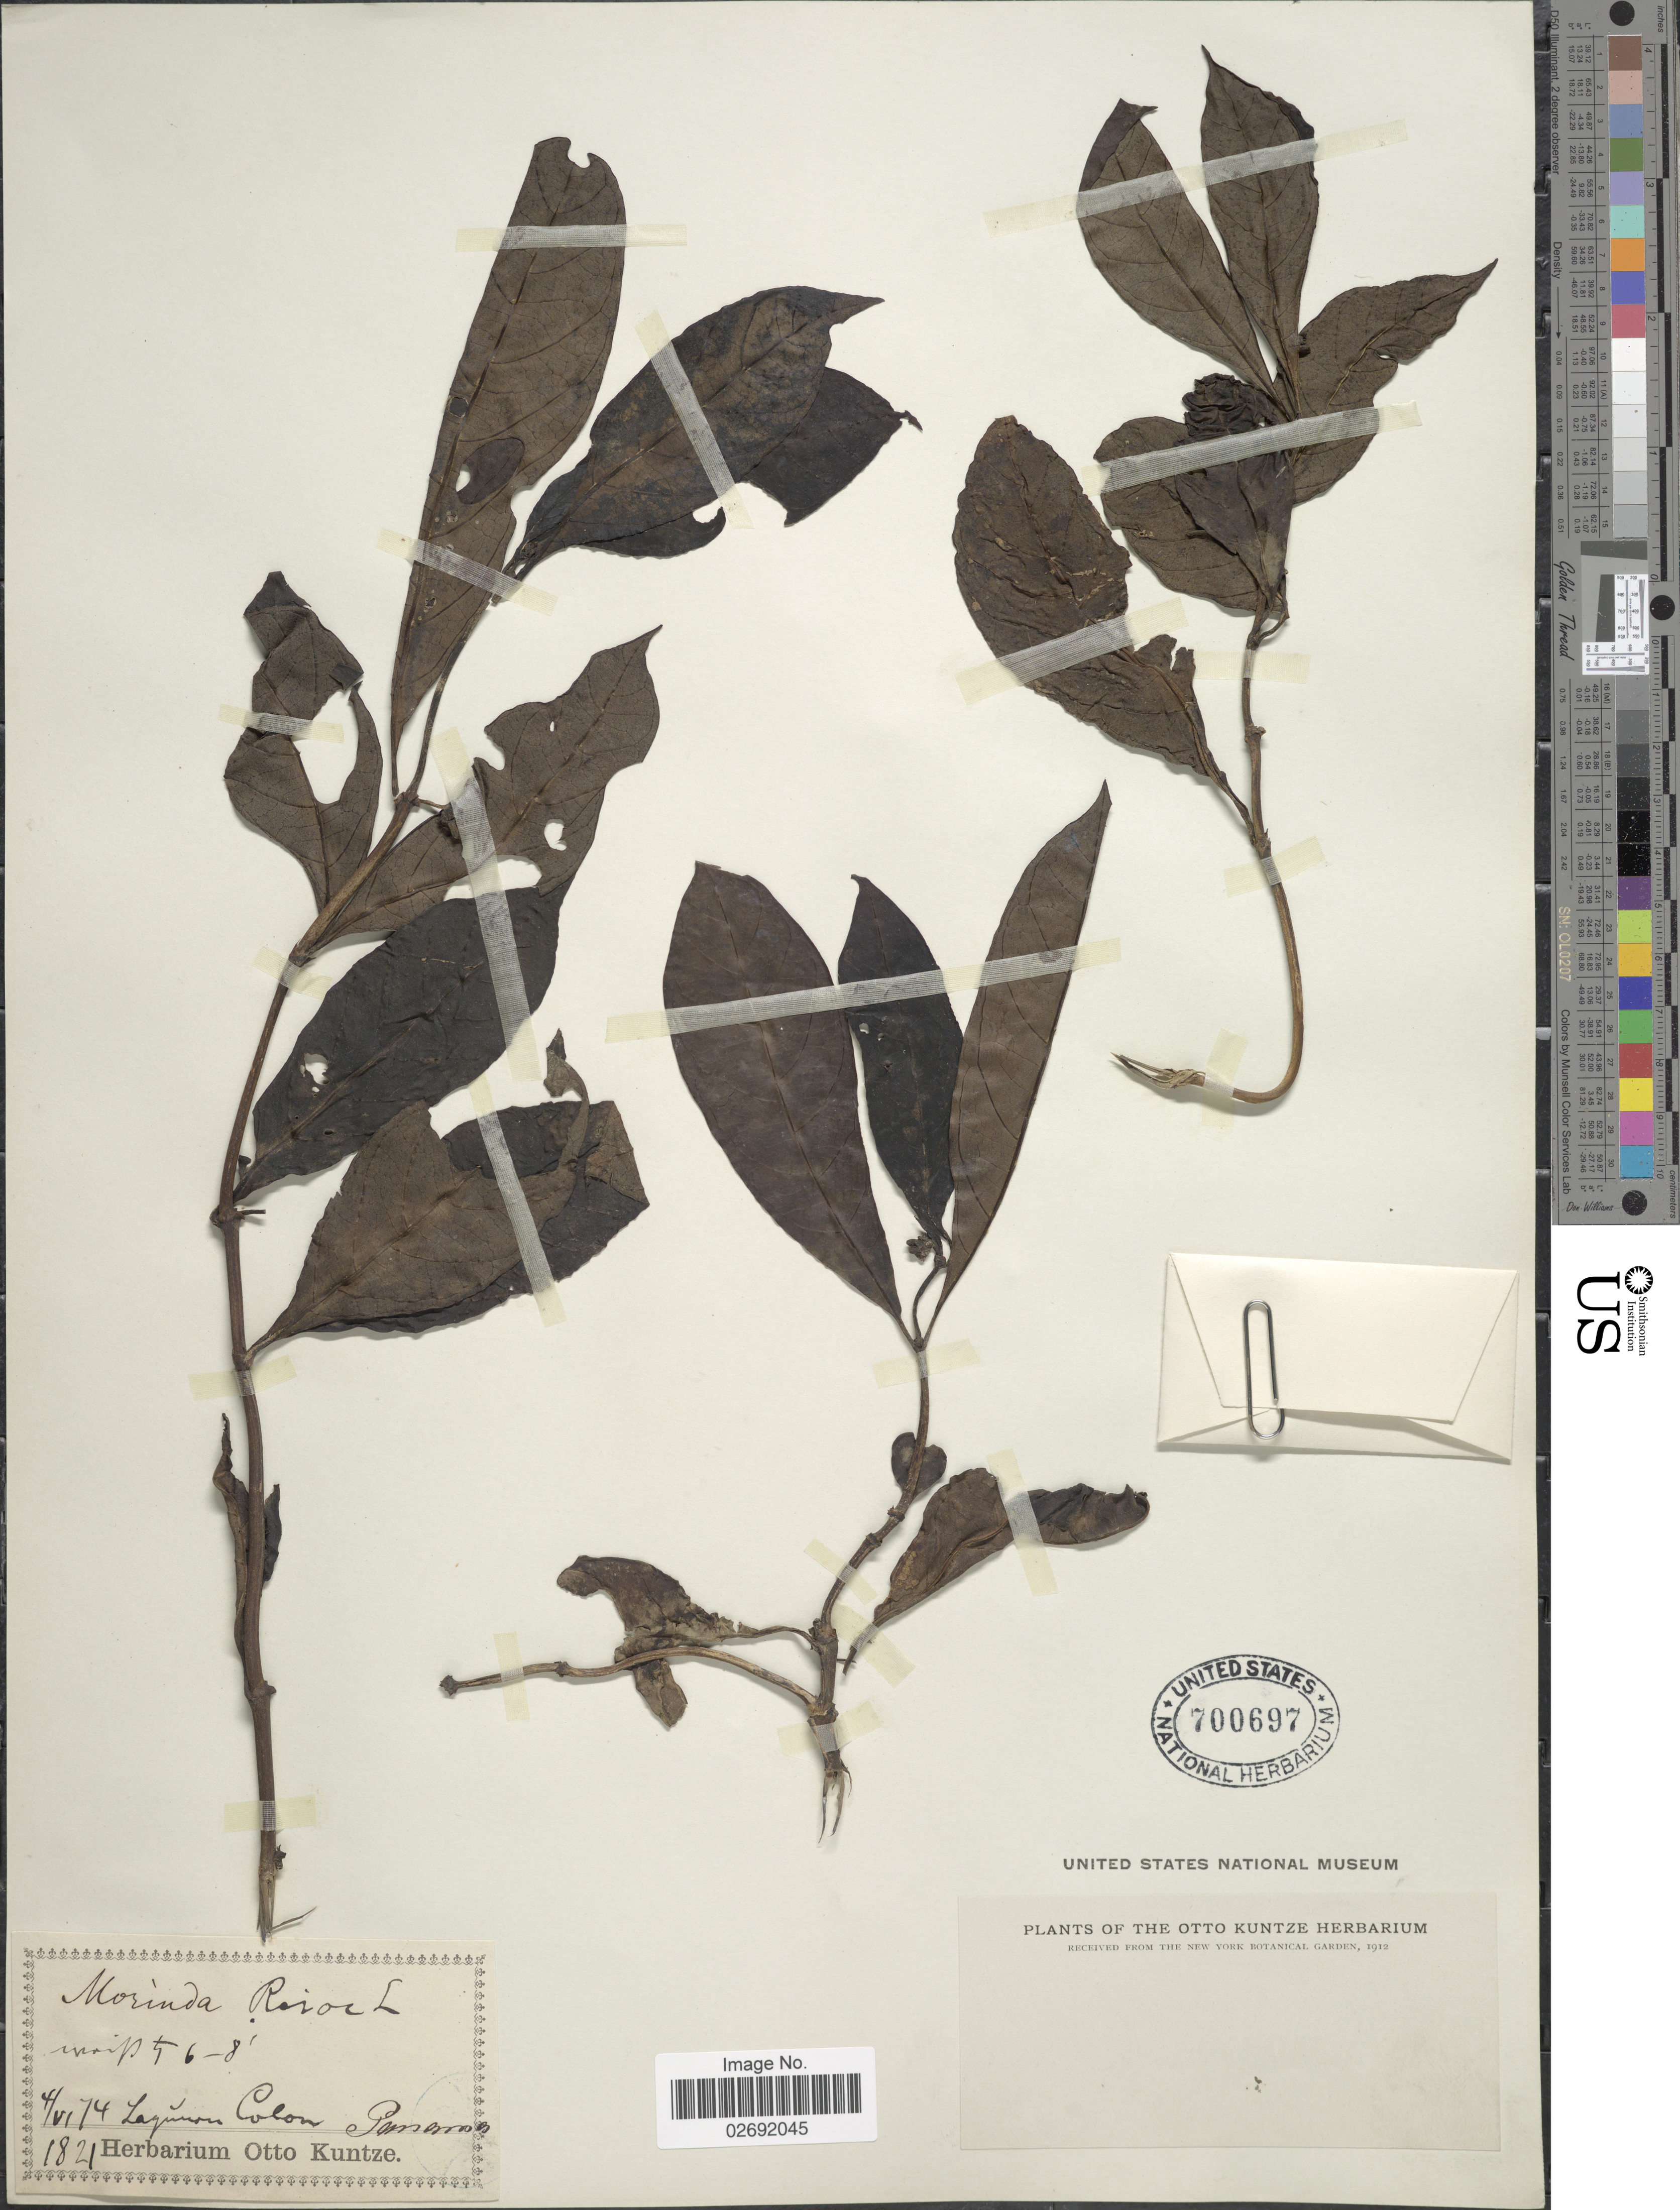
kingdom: Plantae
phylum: Tracheophyta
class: Magnoliopsida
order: Gentianales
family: Rubiaceae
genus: Morinda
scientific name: Morinda royoc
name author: L.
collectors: ex herb. Otto Kuntze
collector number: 1821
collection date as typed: Transcribed d/m/y: 4/1/74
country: Panama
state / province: Colón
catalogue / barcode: US 700697